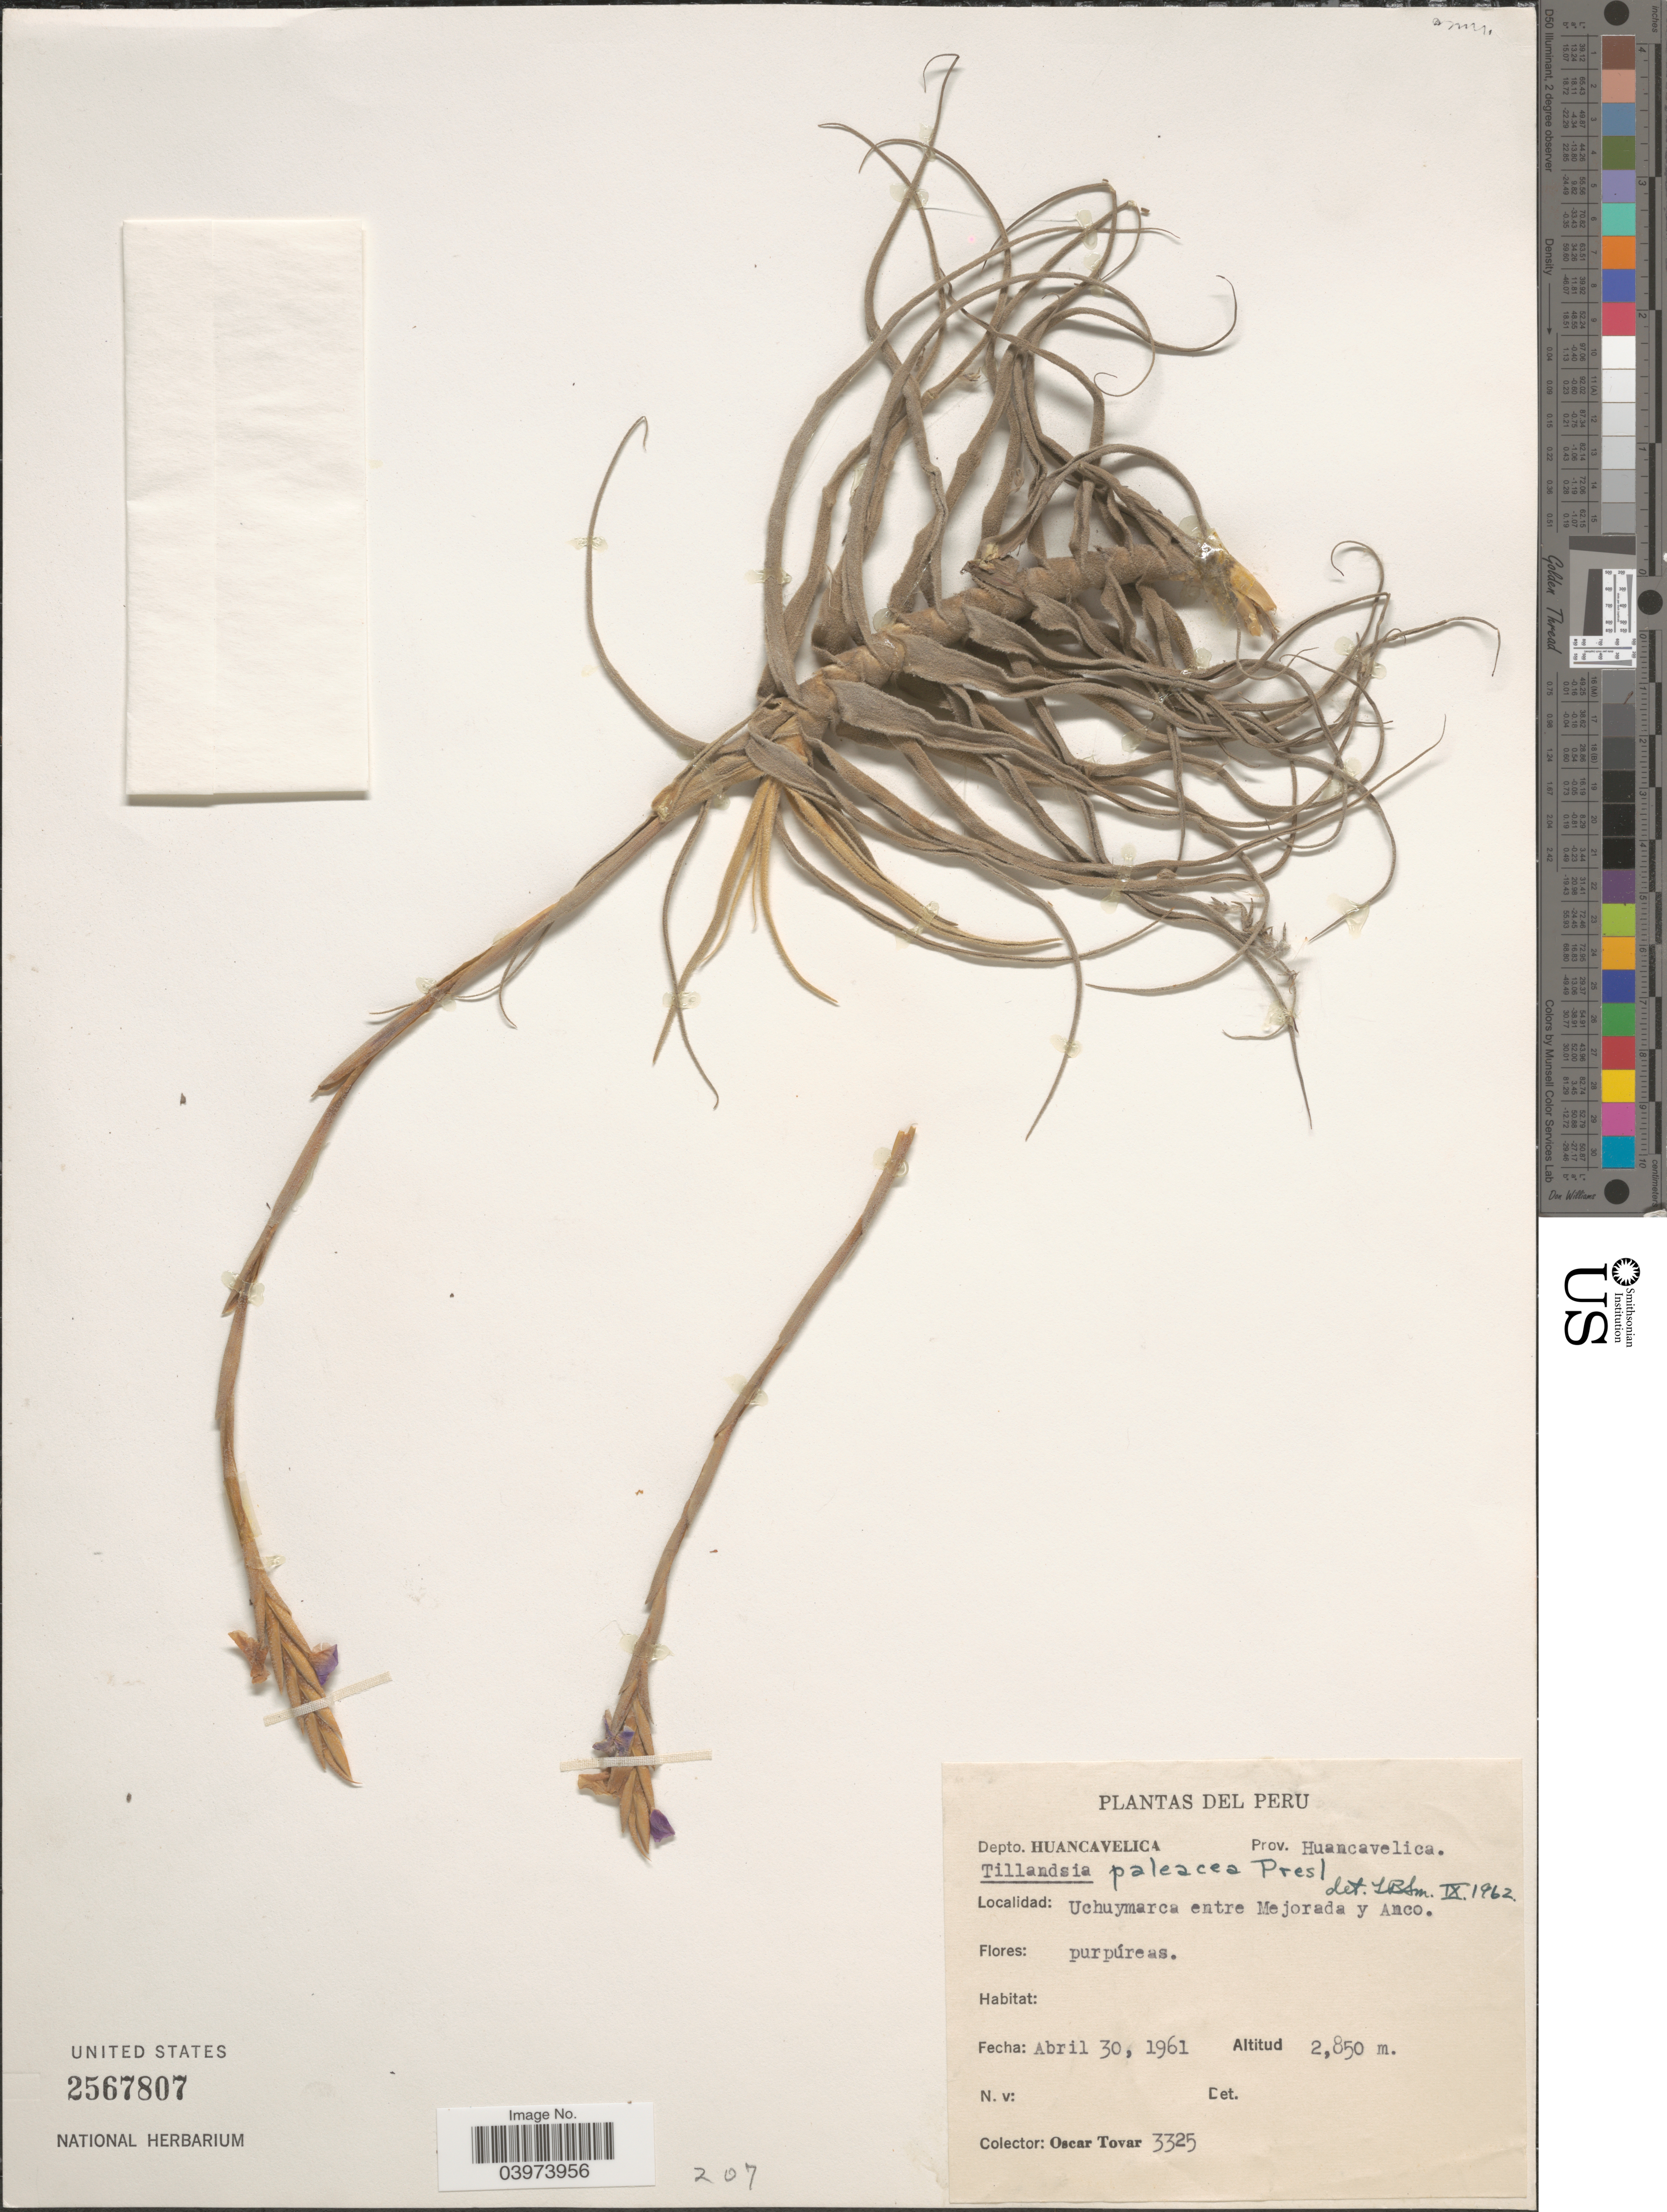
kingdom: Plantae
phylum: Tracheophyta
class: Liliopsida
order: Poales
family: Bromeliaceae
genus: Tillandsia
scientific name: Tillandsia paleacea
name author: C. Presl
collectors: Ó. Tovar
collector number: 3325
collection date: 1961-04-30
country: Peru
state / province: Huancavelica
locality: Depto. Huancavelica. Uchuymarca entre Mejorada y Anco.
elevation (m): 2850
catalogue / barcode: US 2567807